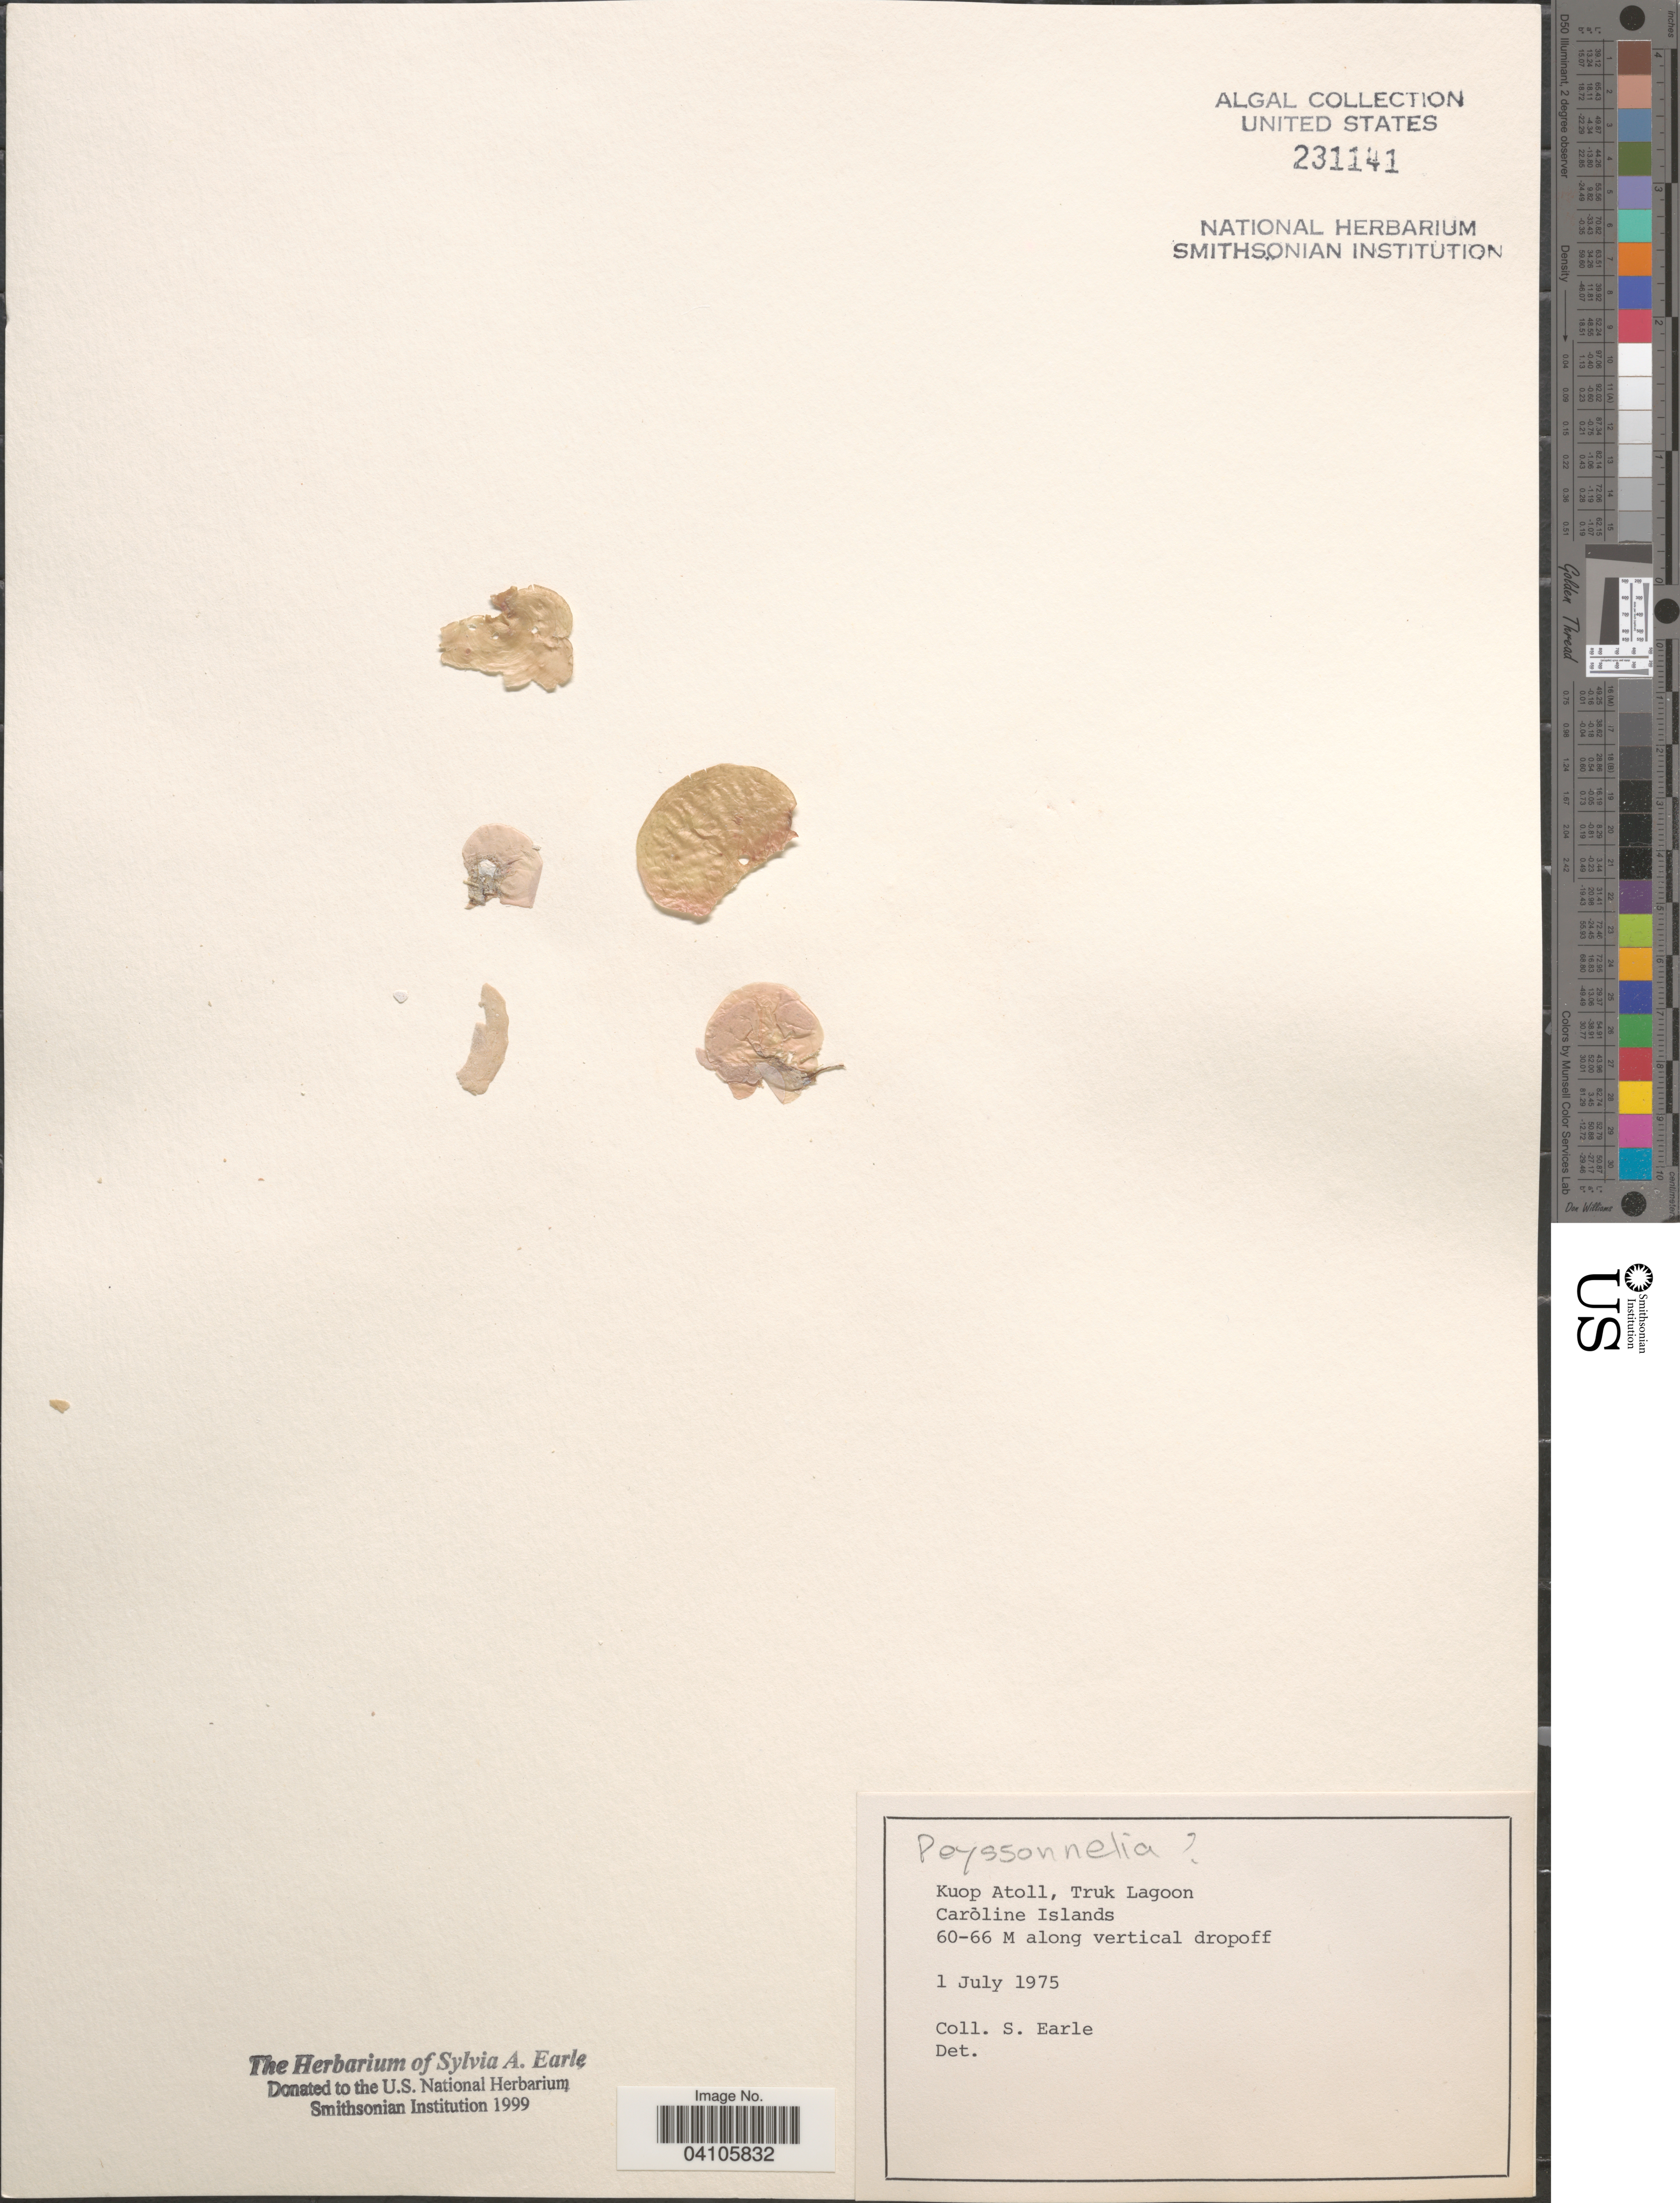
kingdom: Plantae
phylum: Rhodophyta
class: Florideophyceae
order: Peyssonneliales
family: Peyssonneliaceae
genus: Peyssonnelia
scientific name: Peyssonnelia sp.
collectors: S. A. Earle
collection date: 1975-07-01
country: Micronesia, Federated States of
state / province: Truk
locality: Kuop Atoll, Truk Lagoon. Caroline Islands.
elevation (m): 60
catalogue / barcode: US 231141